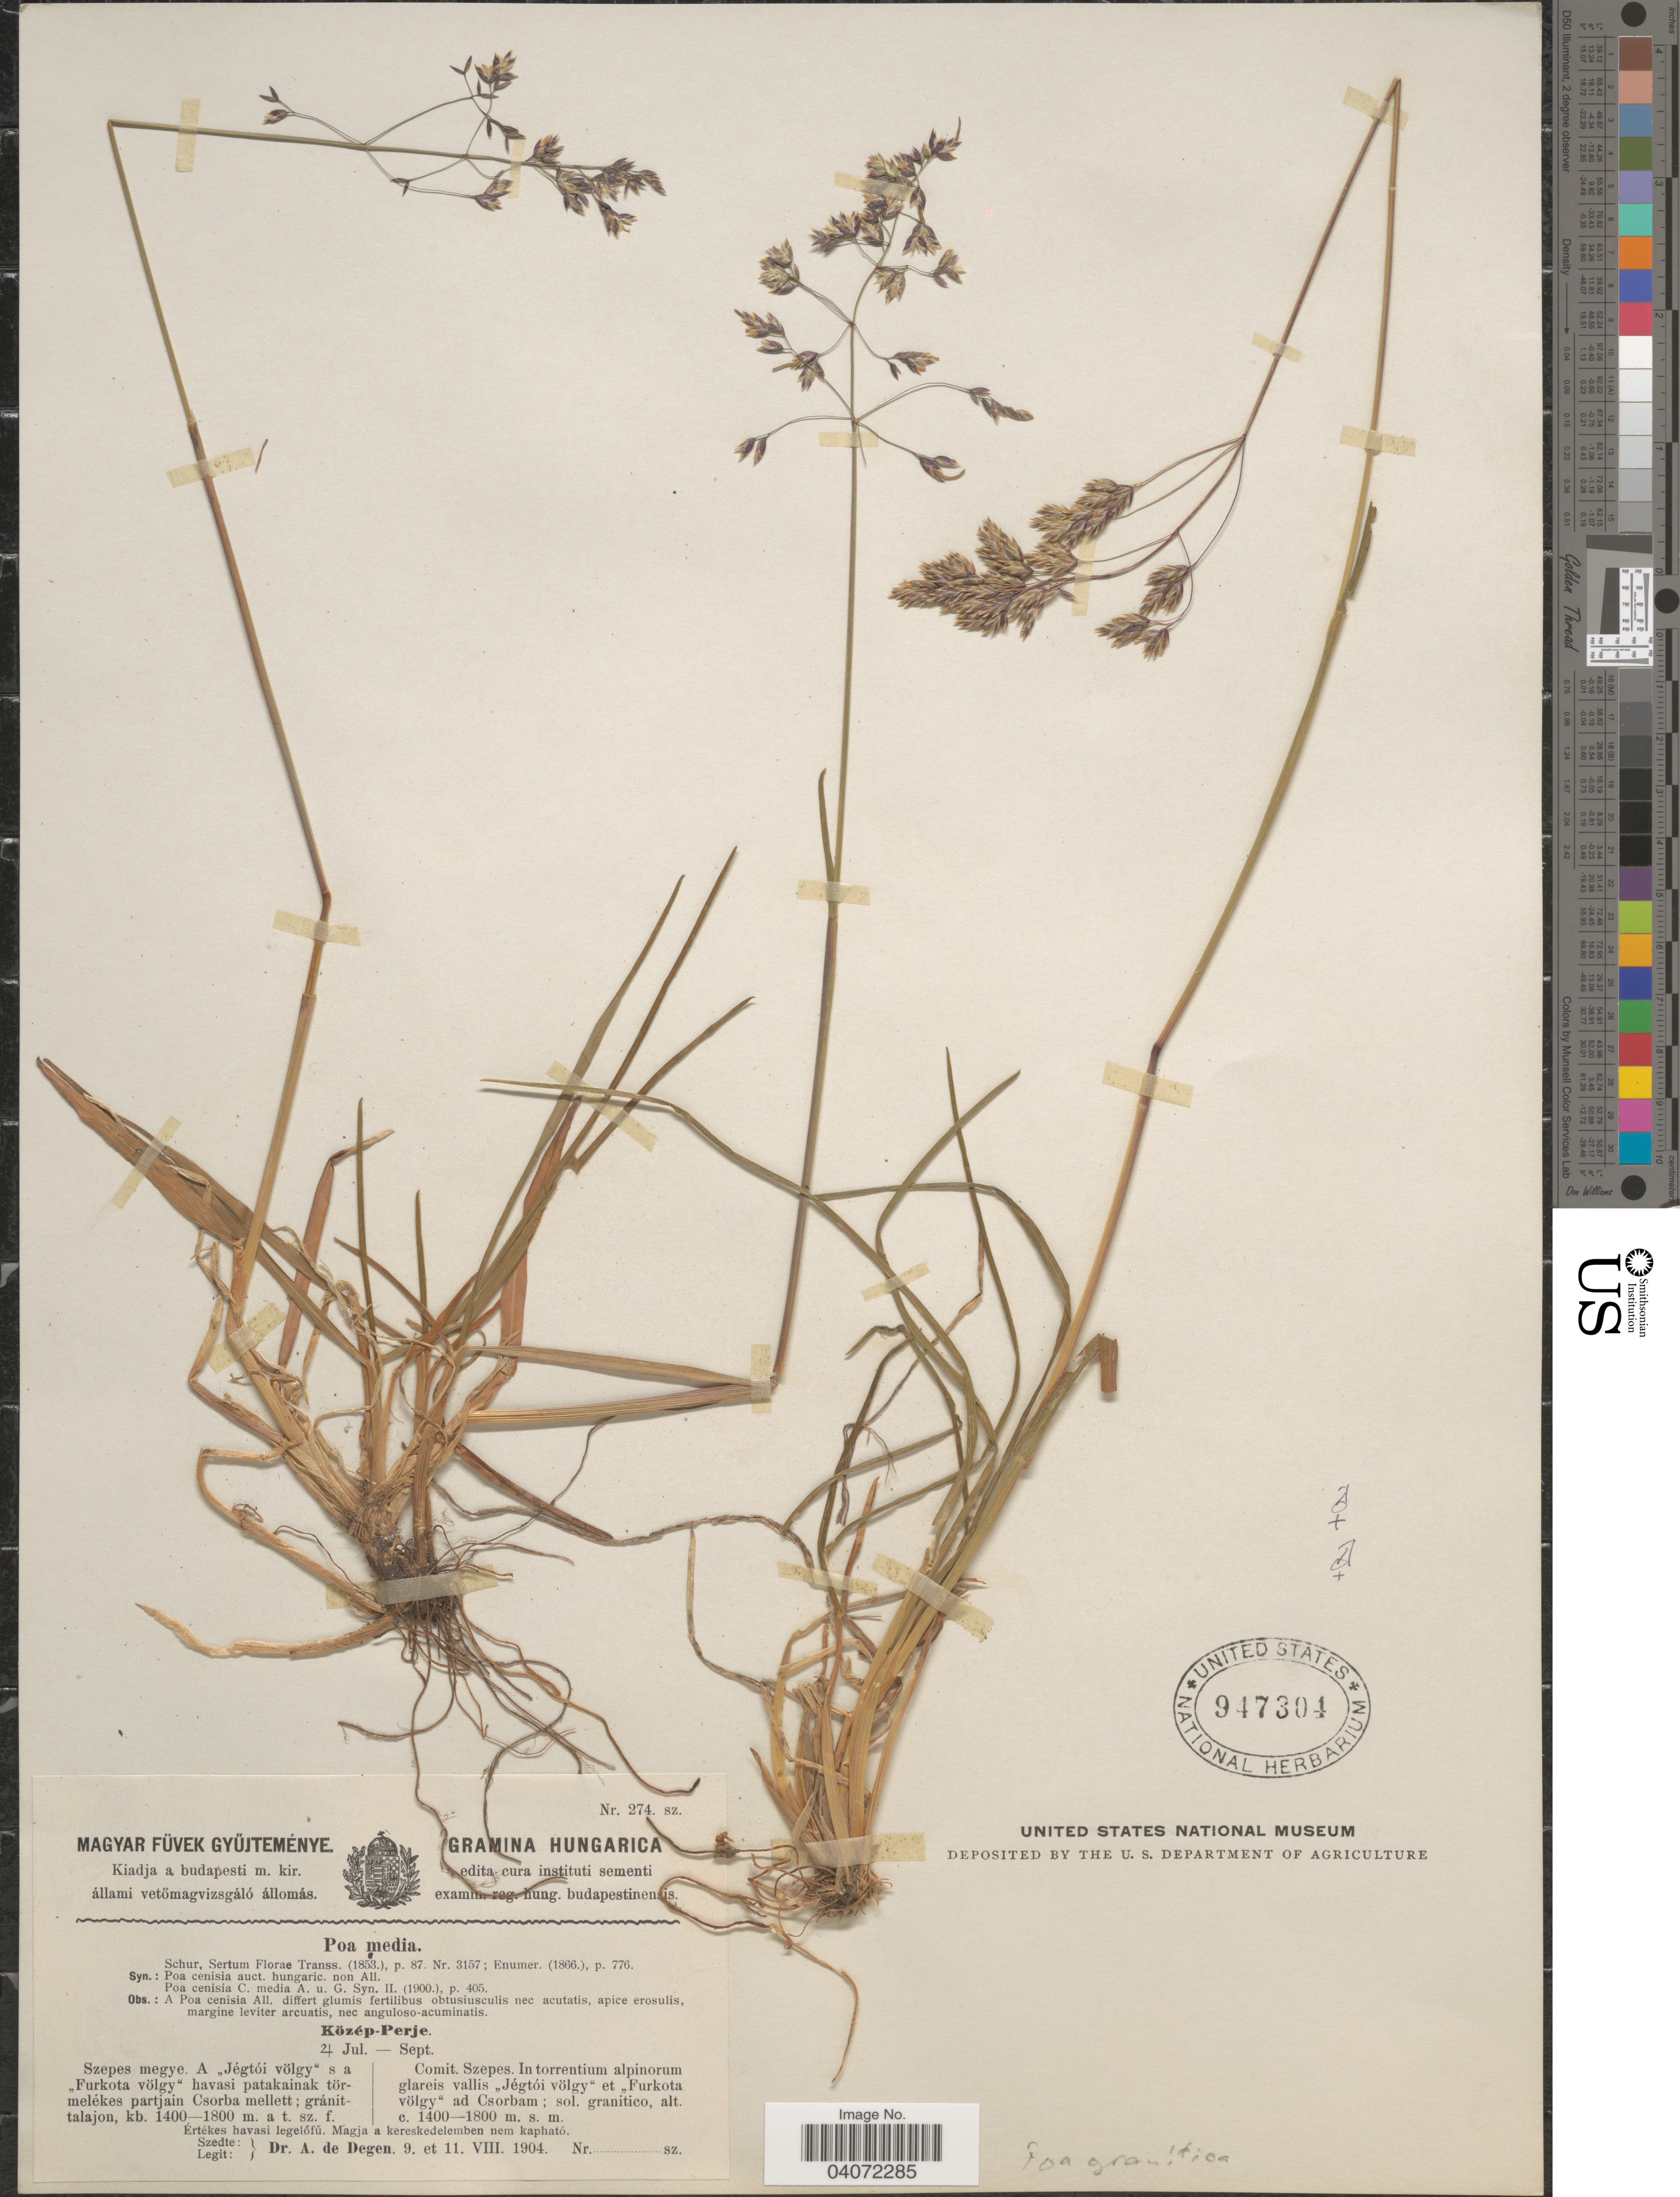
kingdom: Plantae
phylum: Tracheophyta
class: Liliopsida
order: Poales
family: Poaceae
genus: Poa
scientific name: Poa granitica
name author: Braun-Blanq.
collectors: A. Degen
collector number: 274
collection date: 1904-08-09/1904-08-11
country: Hungary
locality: Comit. Szepes. In torrentium alpinorum glareis vallis ,,Jegtoi volgy" et ,,Furkota volgy" ad Csorbam.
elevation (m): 1400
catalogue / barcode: US 947304